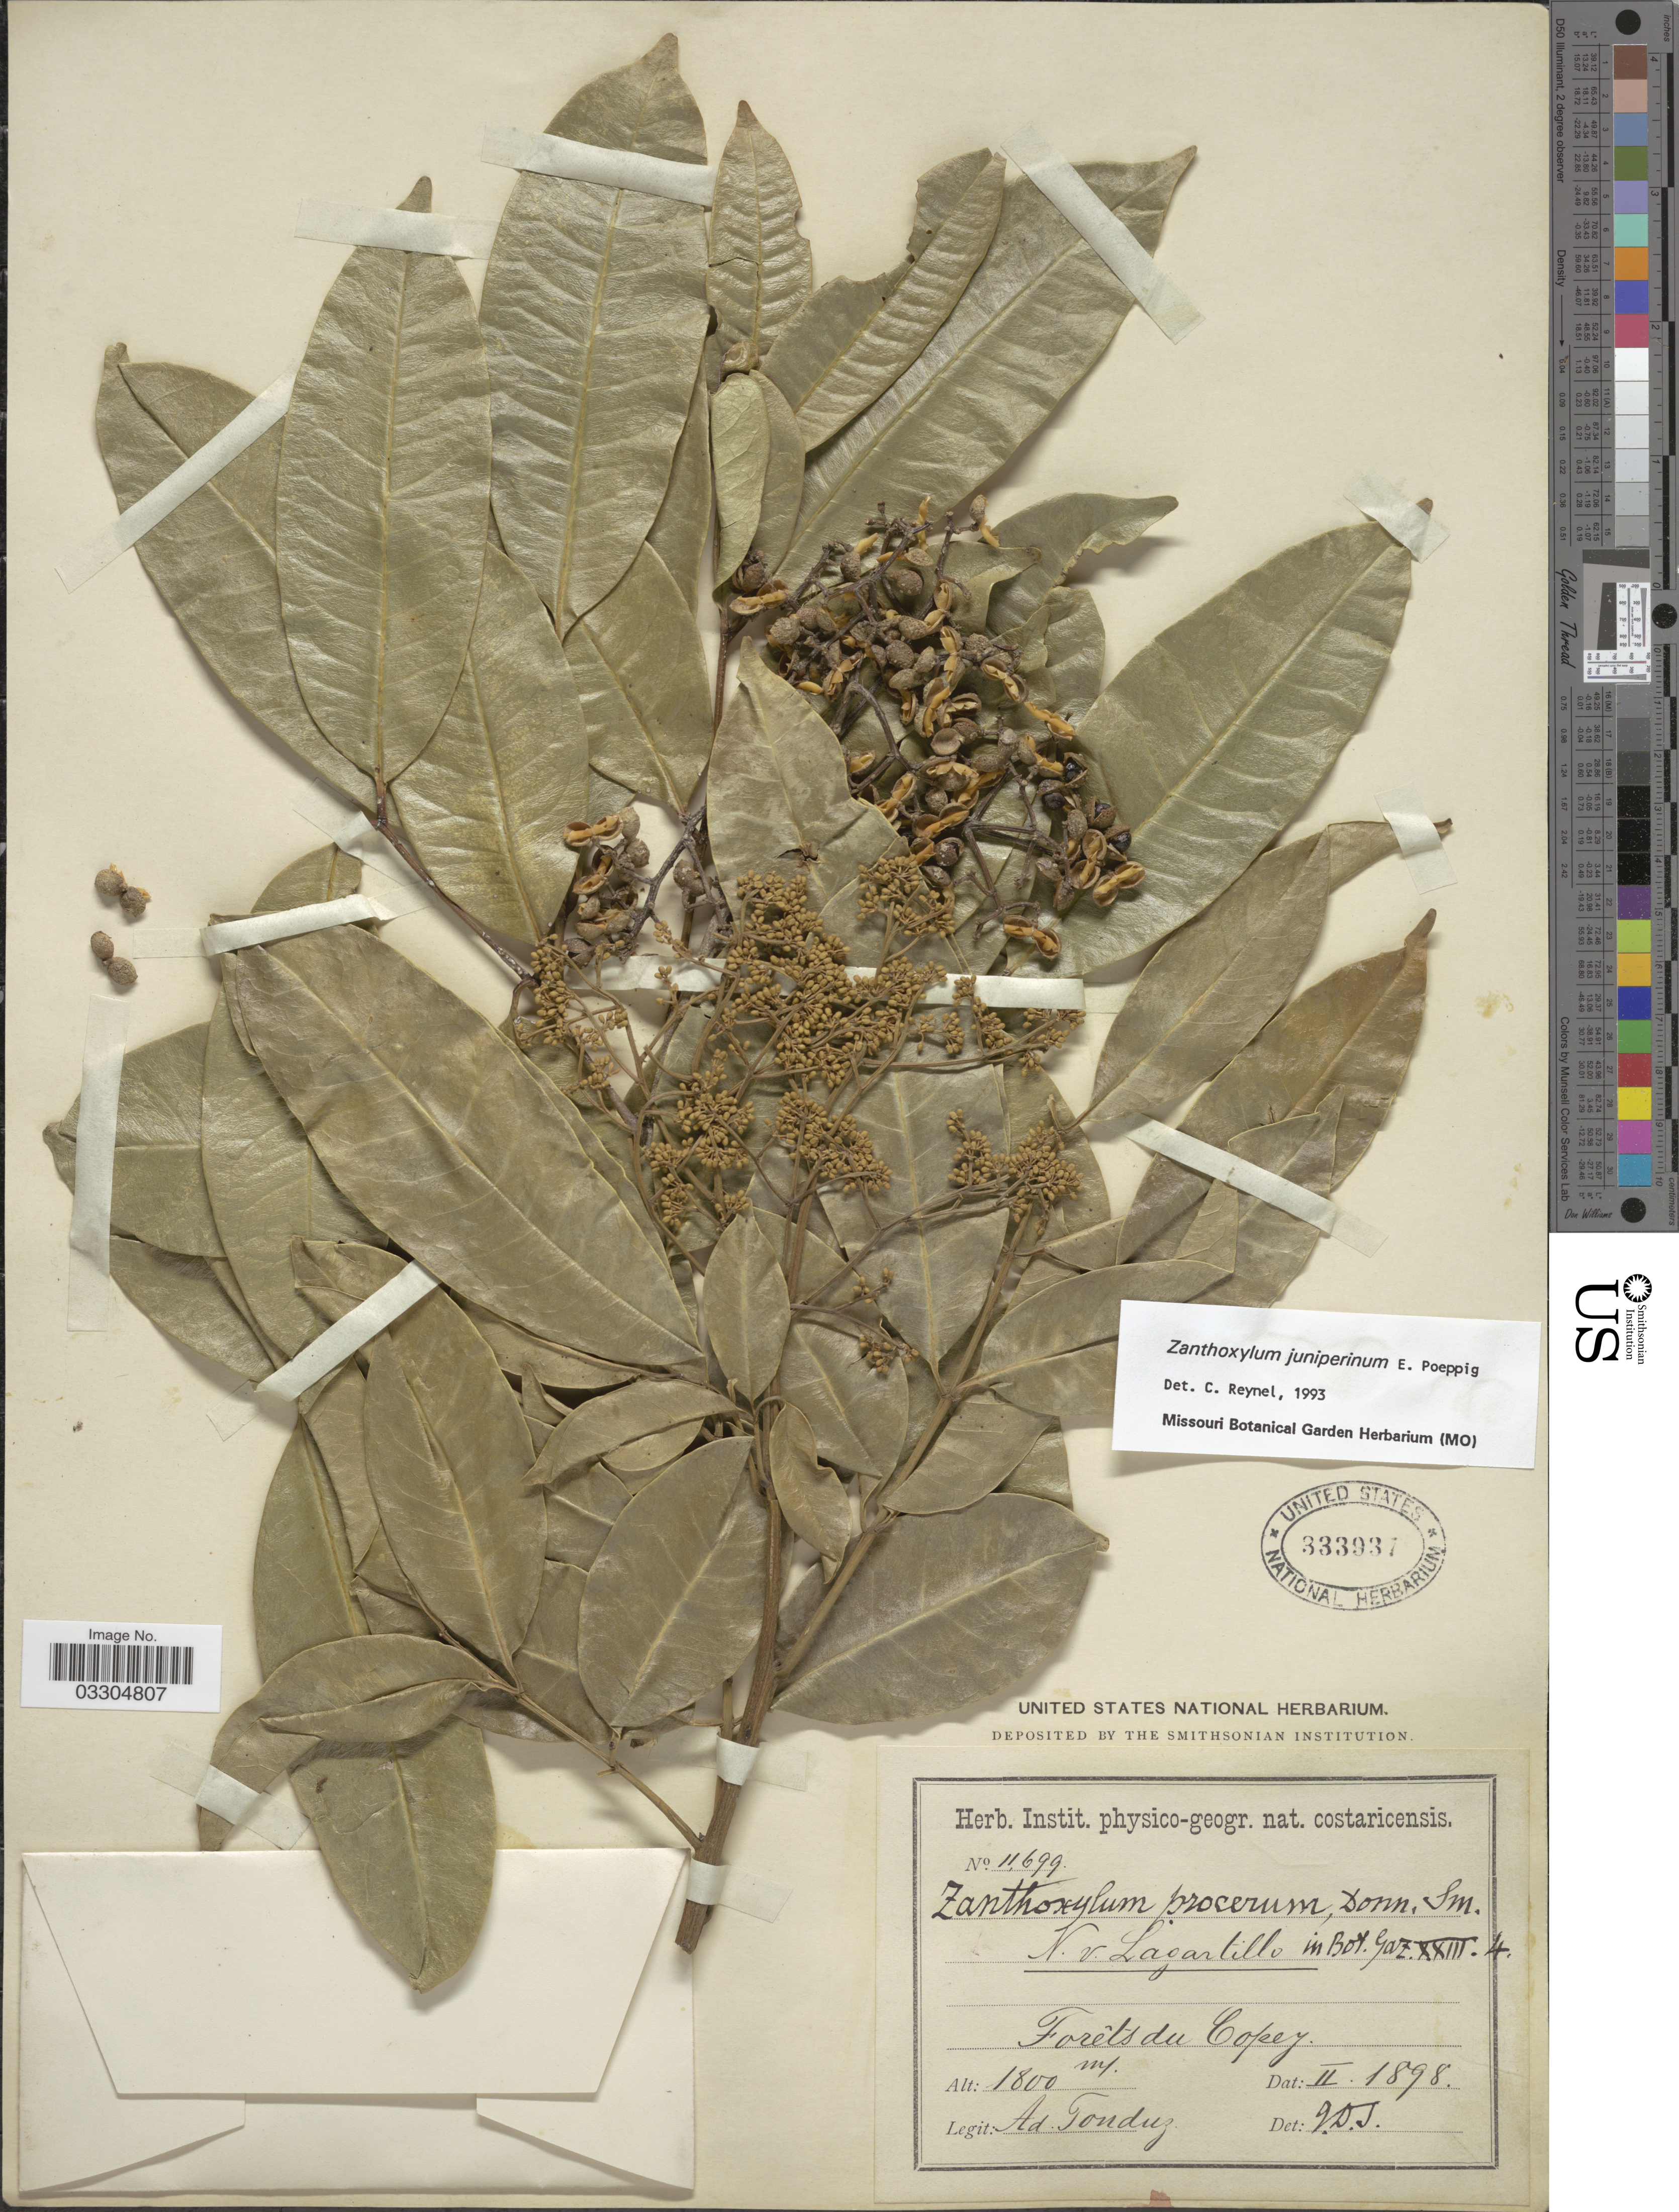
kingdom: Plantae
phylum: Tracheophyta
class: Magnoliopsida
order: Sapindales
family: Rutaceae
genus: Zanthoxylum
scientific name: Zanthoxylum procerum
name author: Donn. Sm.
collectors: A. Tonduz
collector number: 11699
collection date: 1898-02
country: Costa Rica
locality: Forêts du Copey.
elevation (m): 1800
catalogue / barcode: US 333937